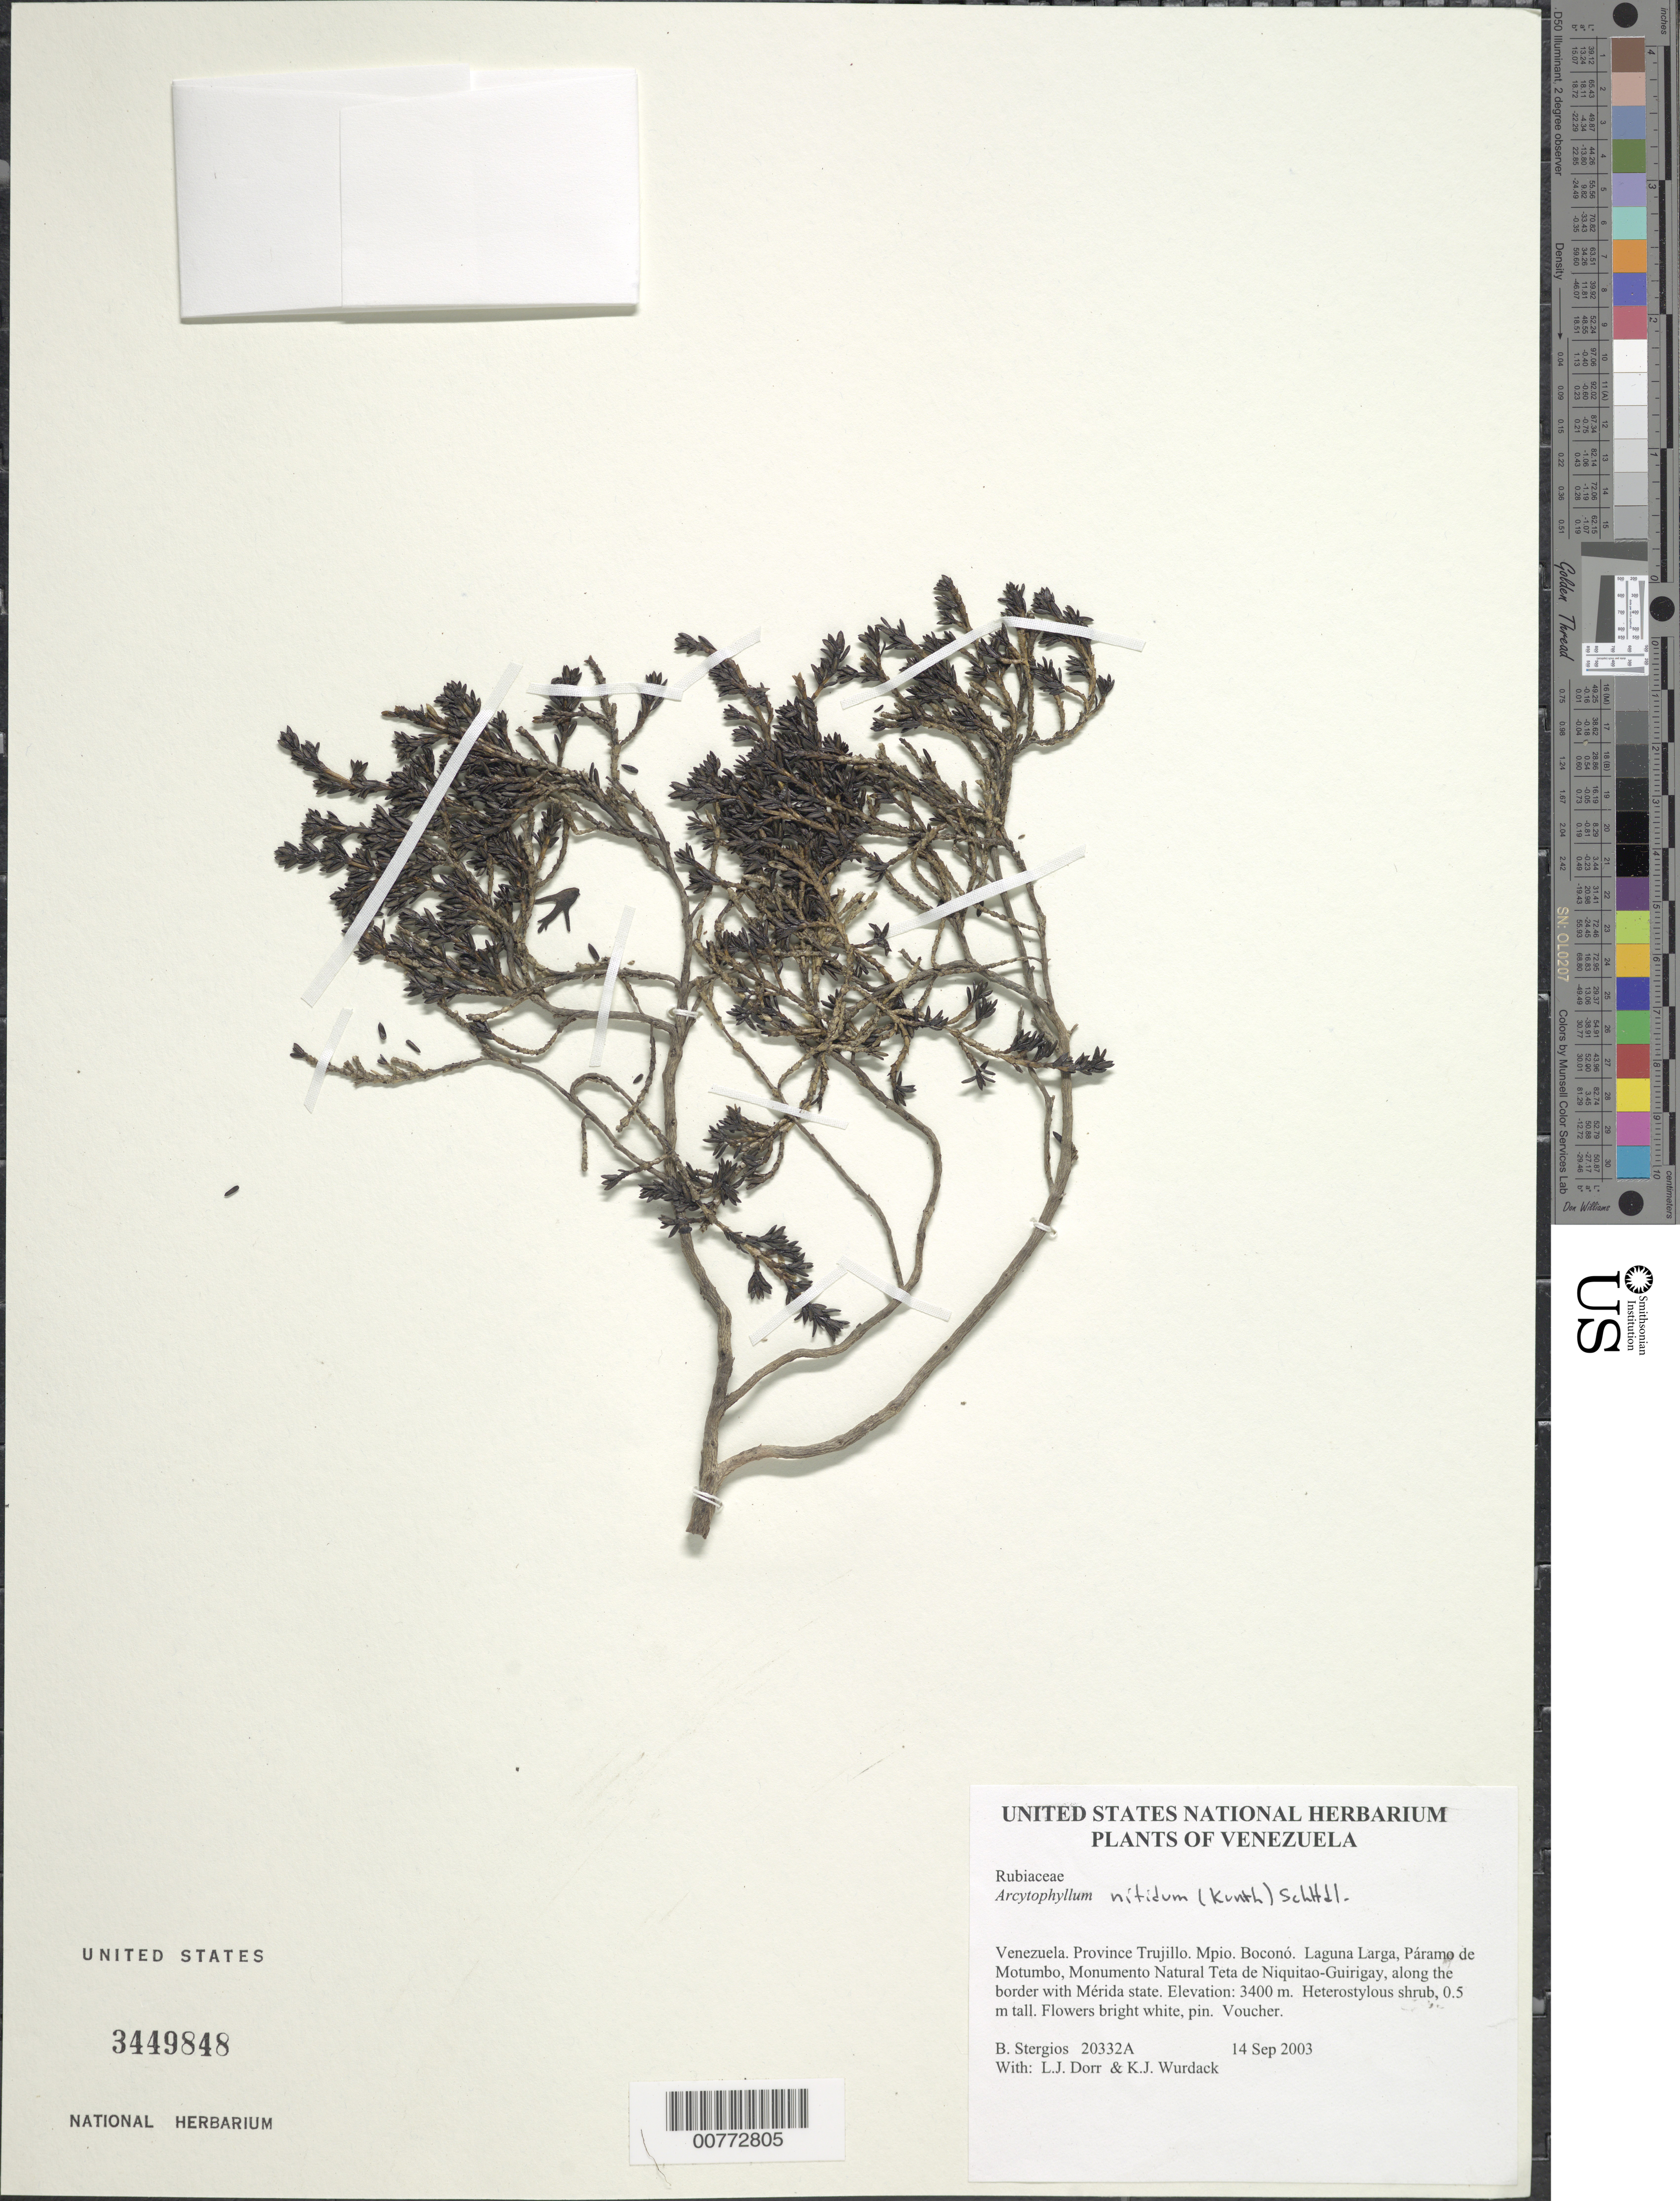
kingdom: Plantae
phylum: Tracheophyta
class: Magnoliopsida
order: Gentianales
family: Rubiaceae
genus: Arcytophyllum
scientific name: Arcytophyllum nitidum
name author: (Kunth) Schltdl.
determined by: Dorr, L. J., (BOT), Smithsonian Institution - National Museum of Natural History (UNITED STATES)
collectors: B. G. Stergios, L. J. Dorr & K. Wurdack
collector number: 20332A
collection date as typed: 14 Sep 2003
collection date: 2003-09-14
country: Venezuela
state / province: Trujillo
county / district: Boconó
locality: Laguna Larga, Páramo de Motumbo, Monumento Natural Teta de Niquitao-Guirigay, along the border with Mérida state.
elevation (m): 3400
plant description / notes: PORT, US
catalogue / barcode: US 3449848